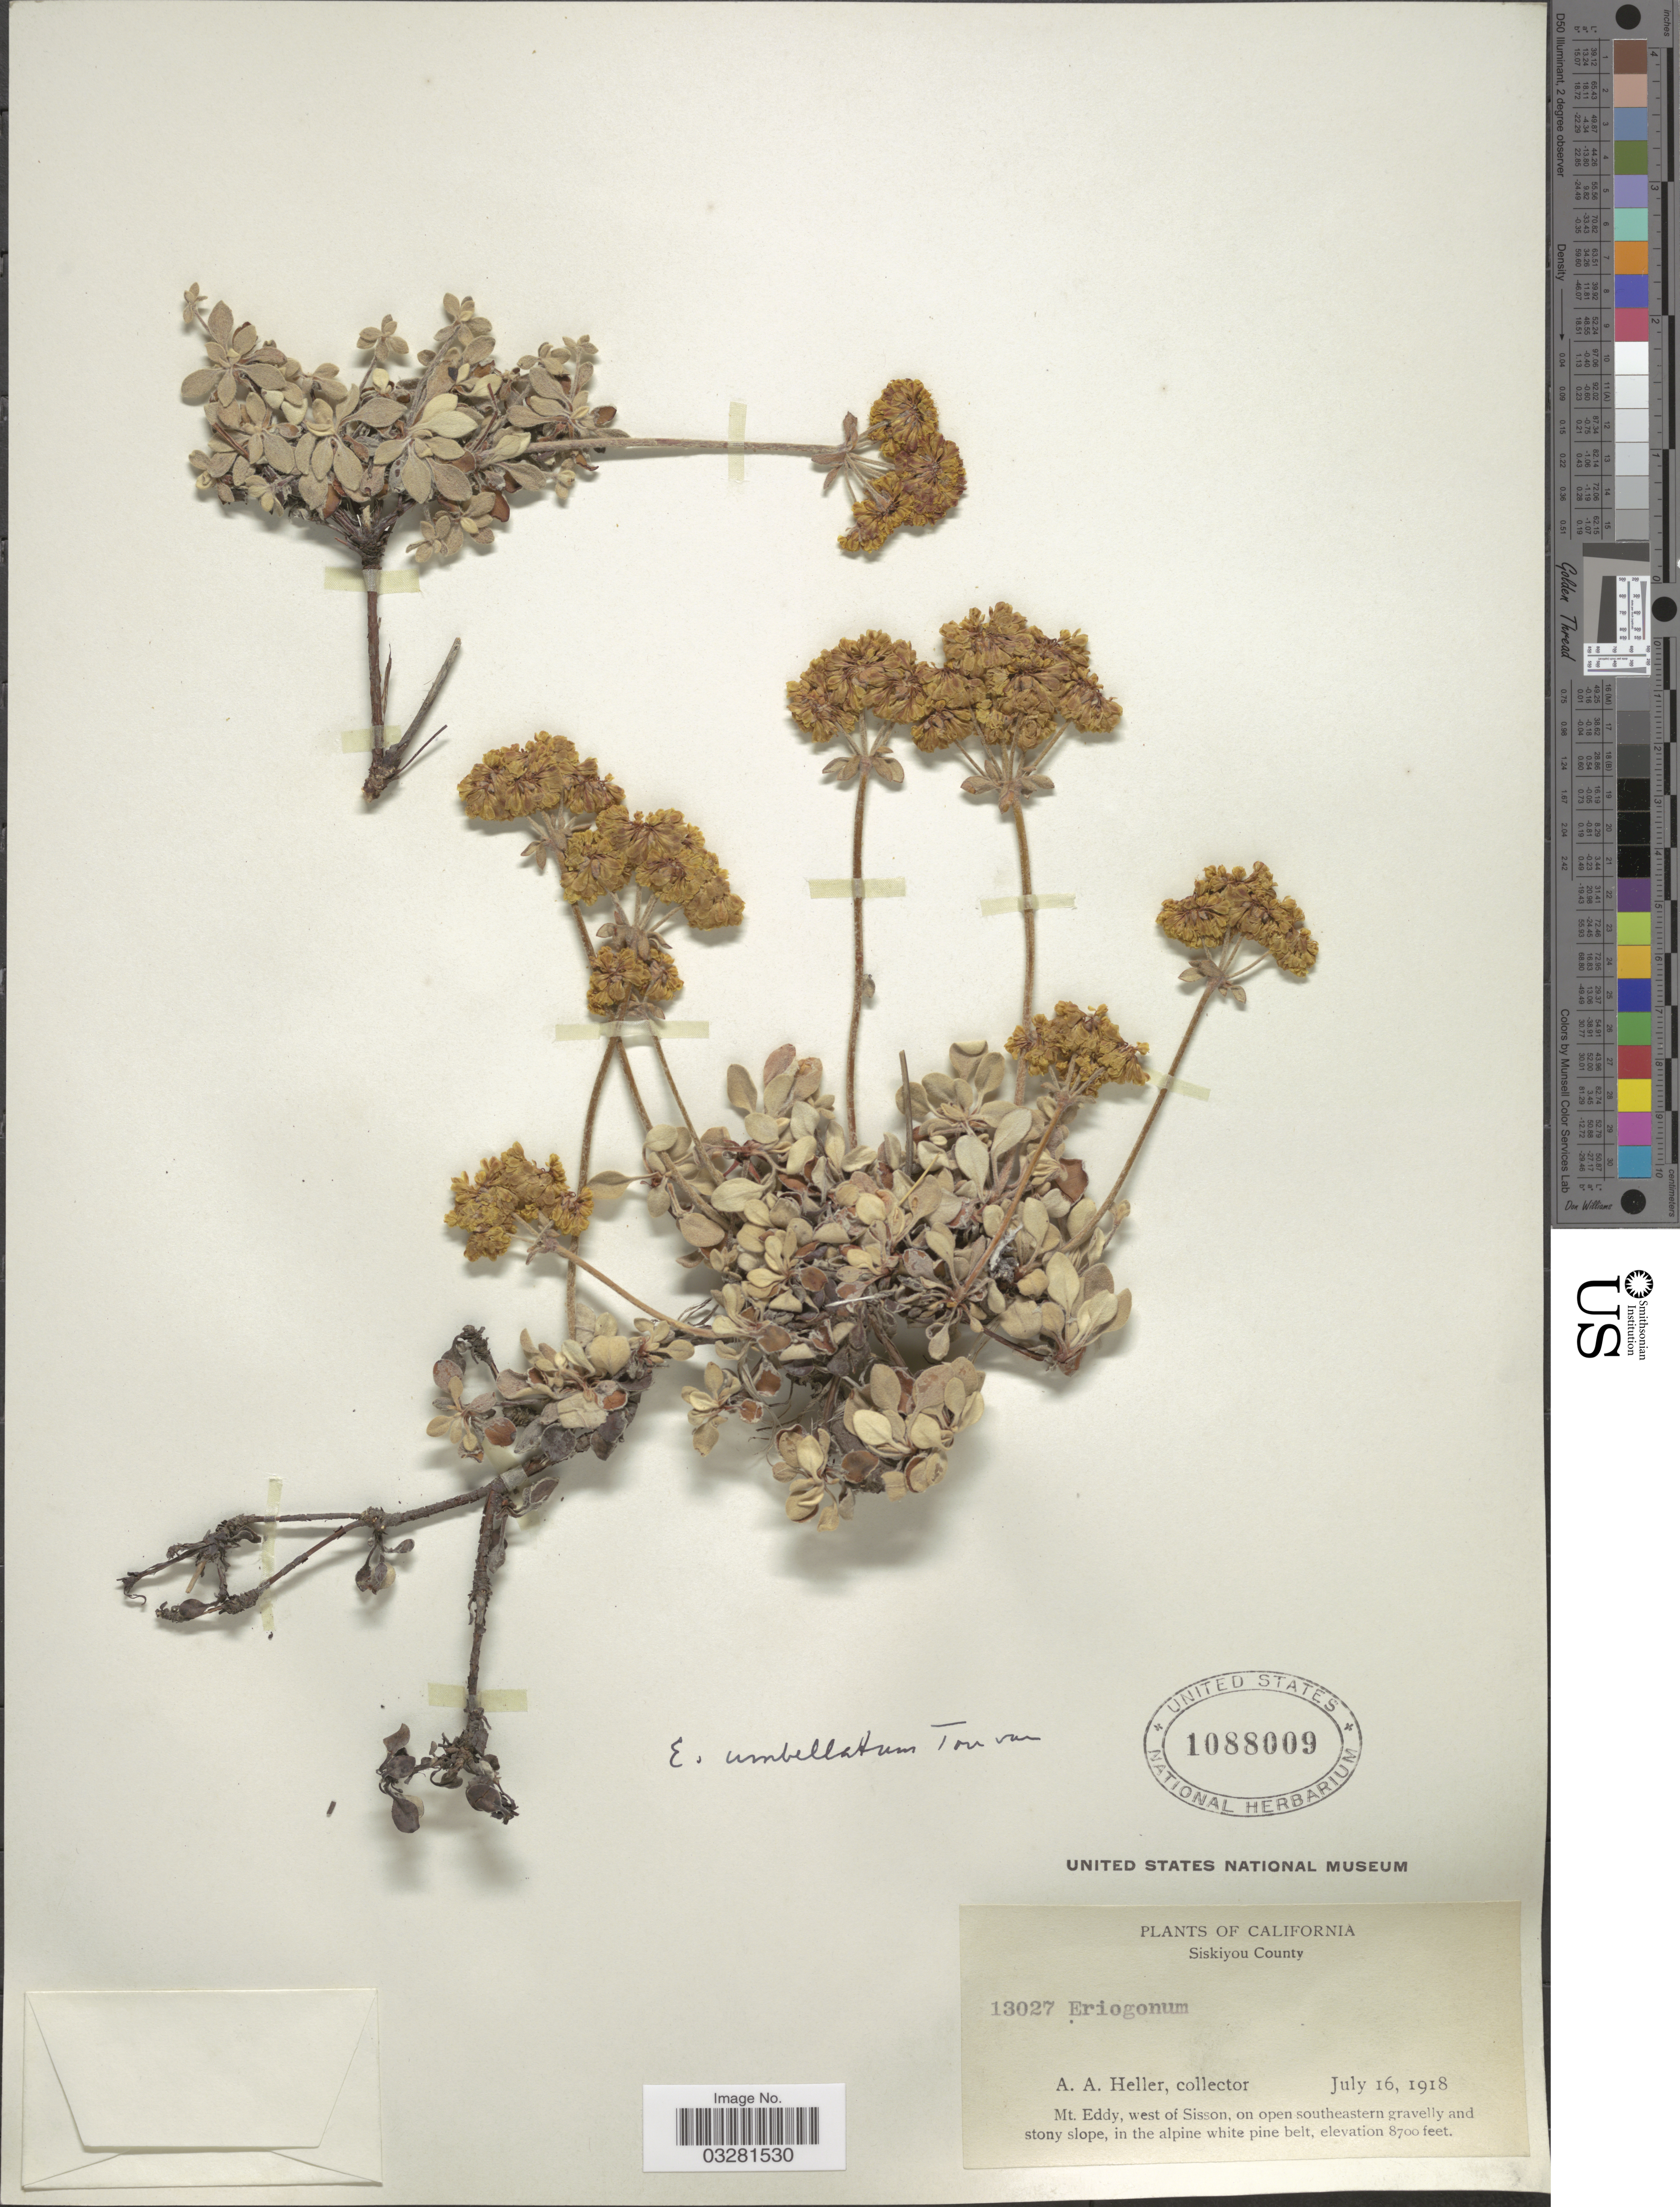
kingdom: Plantae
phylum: Tracheophyta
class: Magnoliopsida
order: Caryophyllales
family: Polygonaceae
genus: Eriogonum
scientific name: Eriogonum umbellatum var. bahiiforme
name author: (Torr. & A. Gray) Jeps.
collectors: A. A. Heller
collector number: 13027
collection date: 1918-07-16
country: United States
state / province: California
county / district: Siskiyou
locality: Siskiyou County. Mt. Eddy, west of Sisson.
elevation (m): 2652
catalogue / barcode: US 1088009